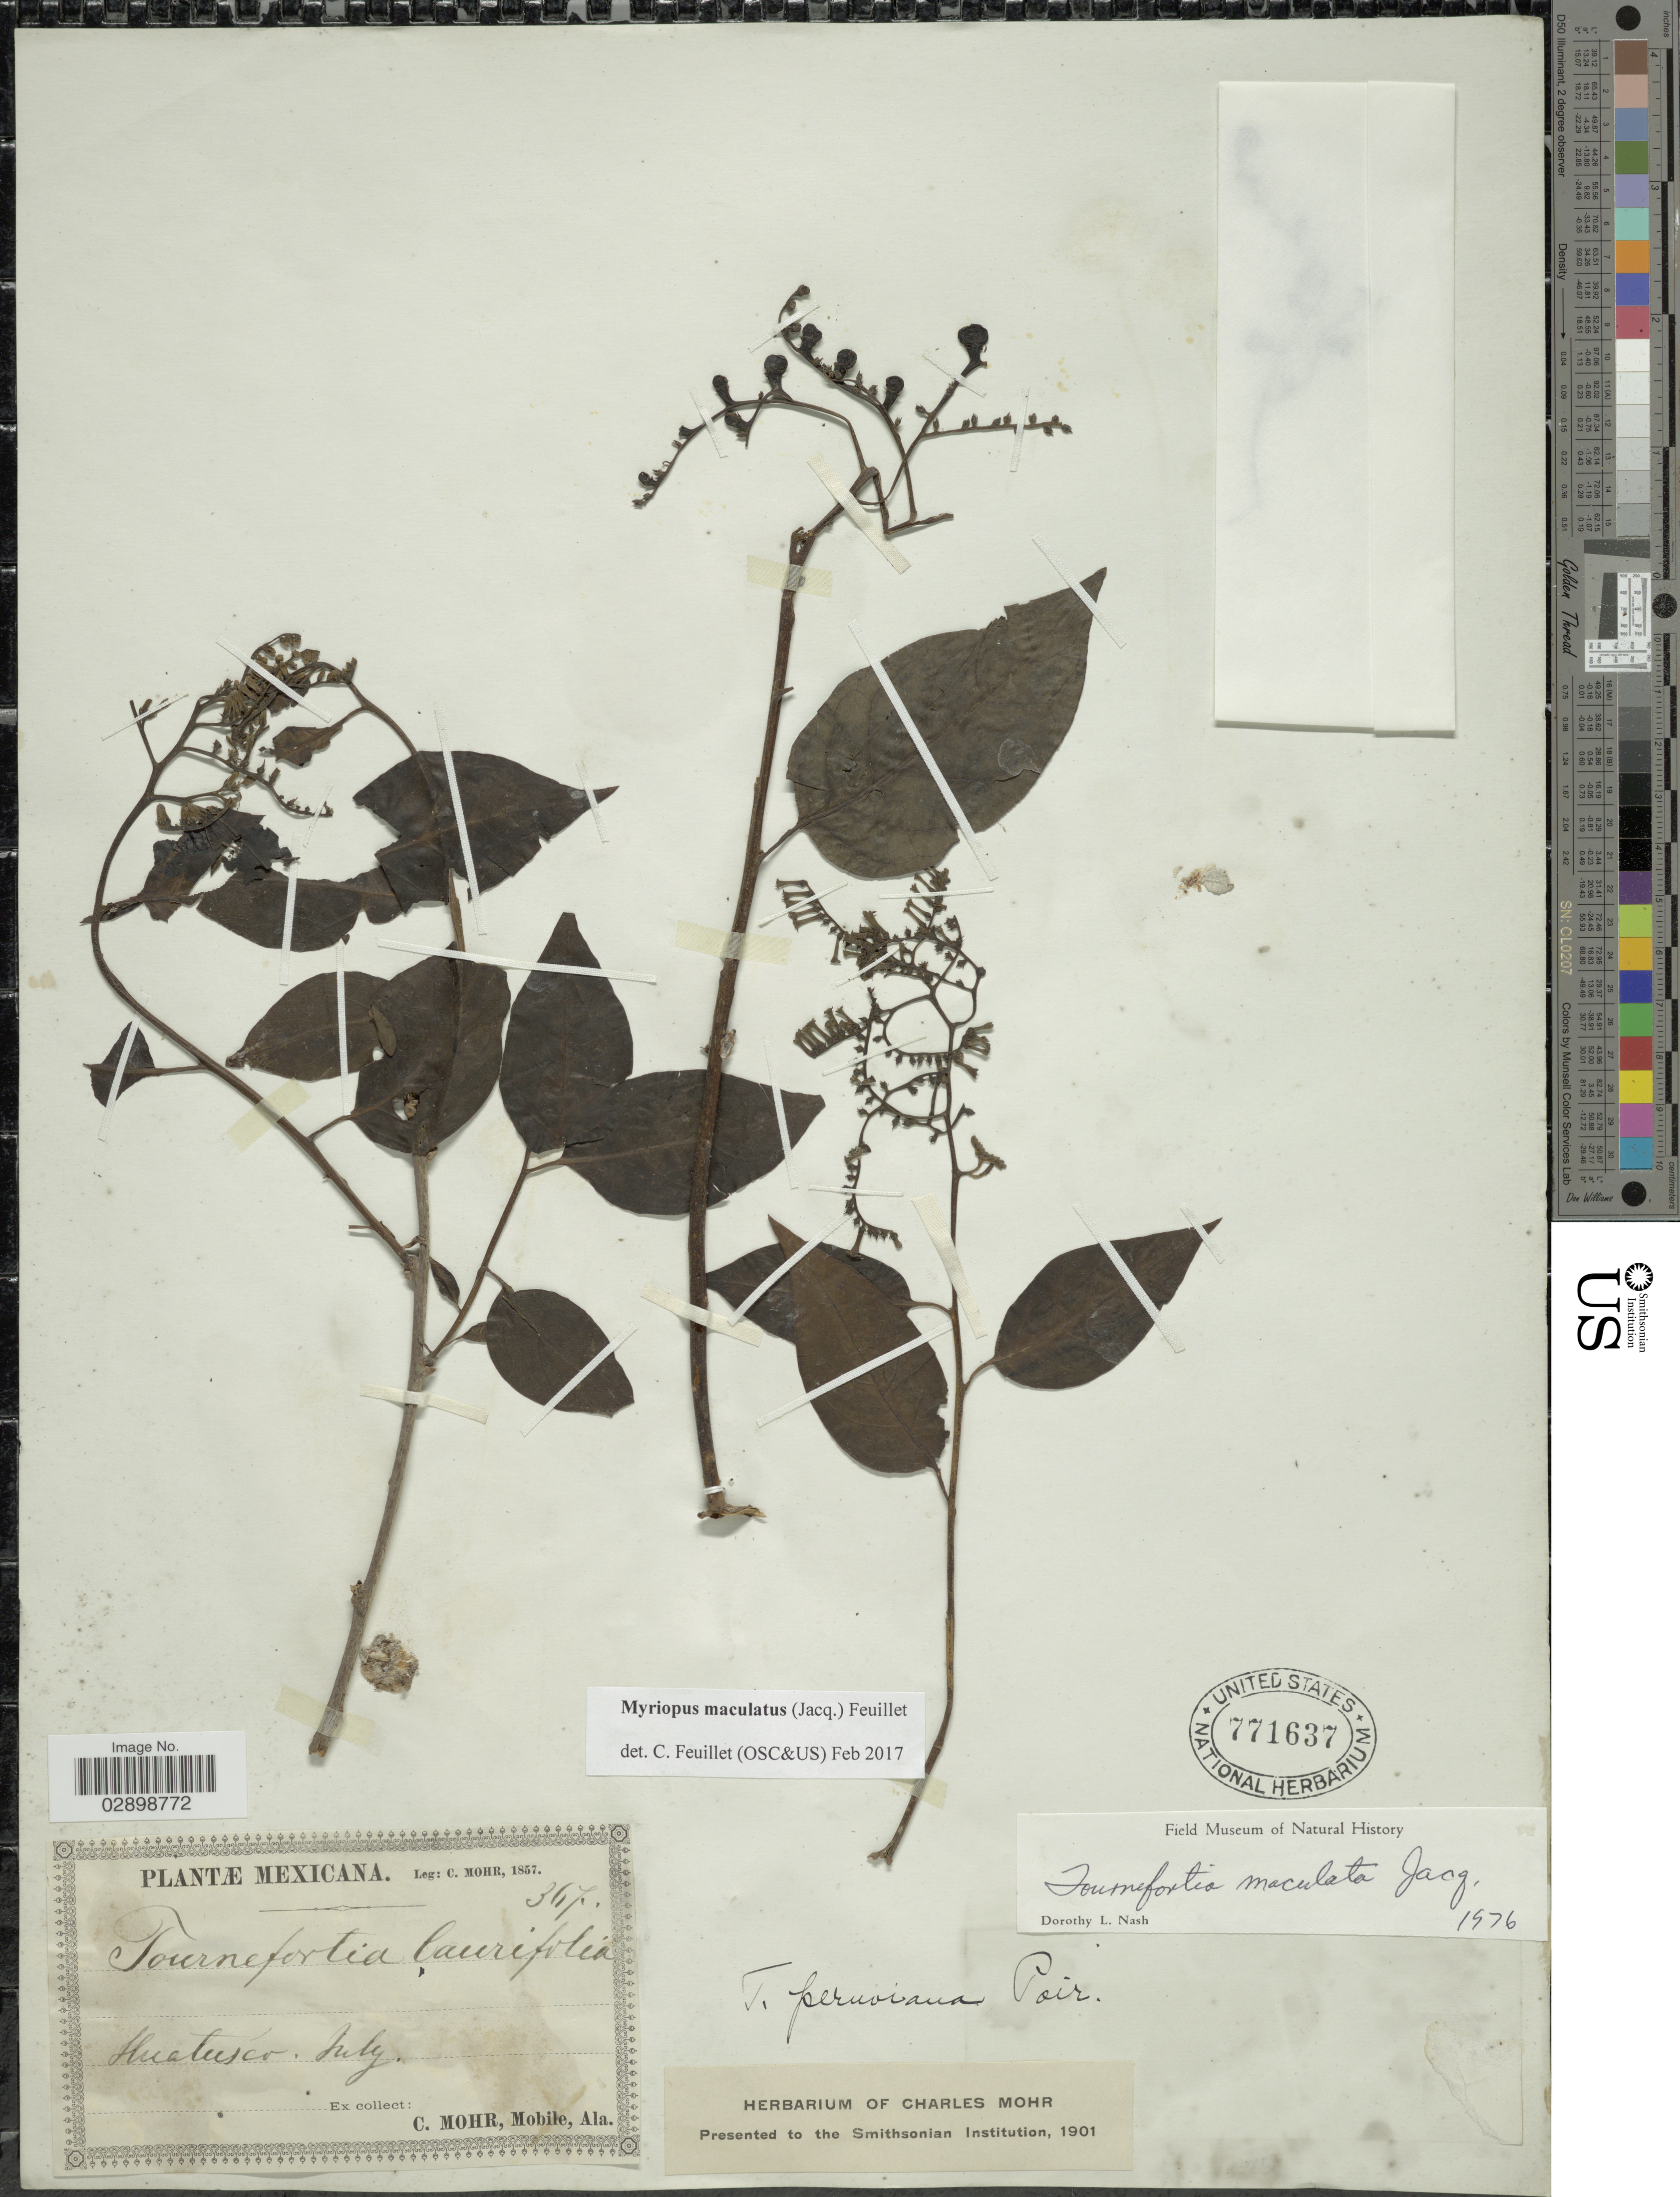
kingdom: Plantae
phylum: Tracheophyta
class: Magnoliopsida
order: Boraginales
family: Heliotropiaceae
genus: Myriopus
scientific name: Myriopus maculatus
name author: (Jacq.) Feuillet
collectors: Mohr, C. T. (herbarium)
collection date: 1857-07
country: Mexico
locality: Huatúsco. Mexicana.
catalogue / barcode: US 771637